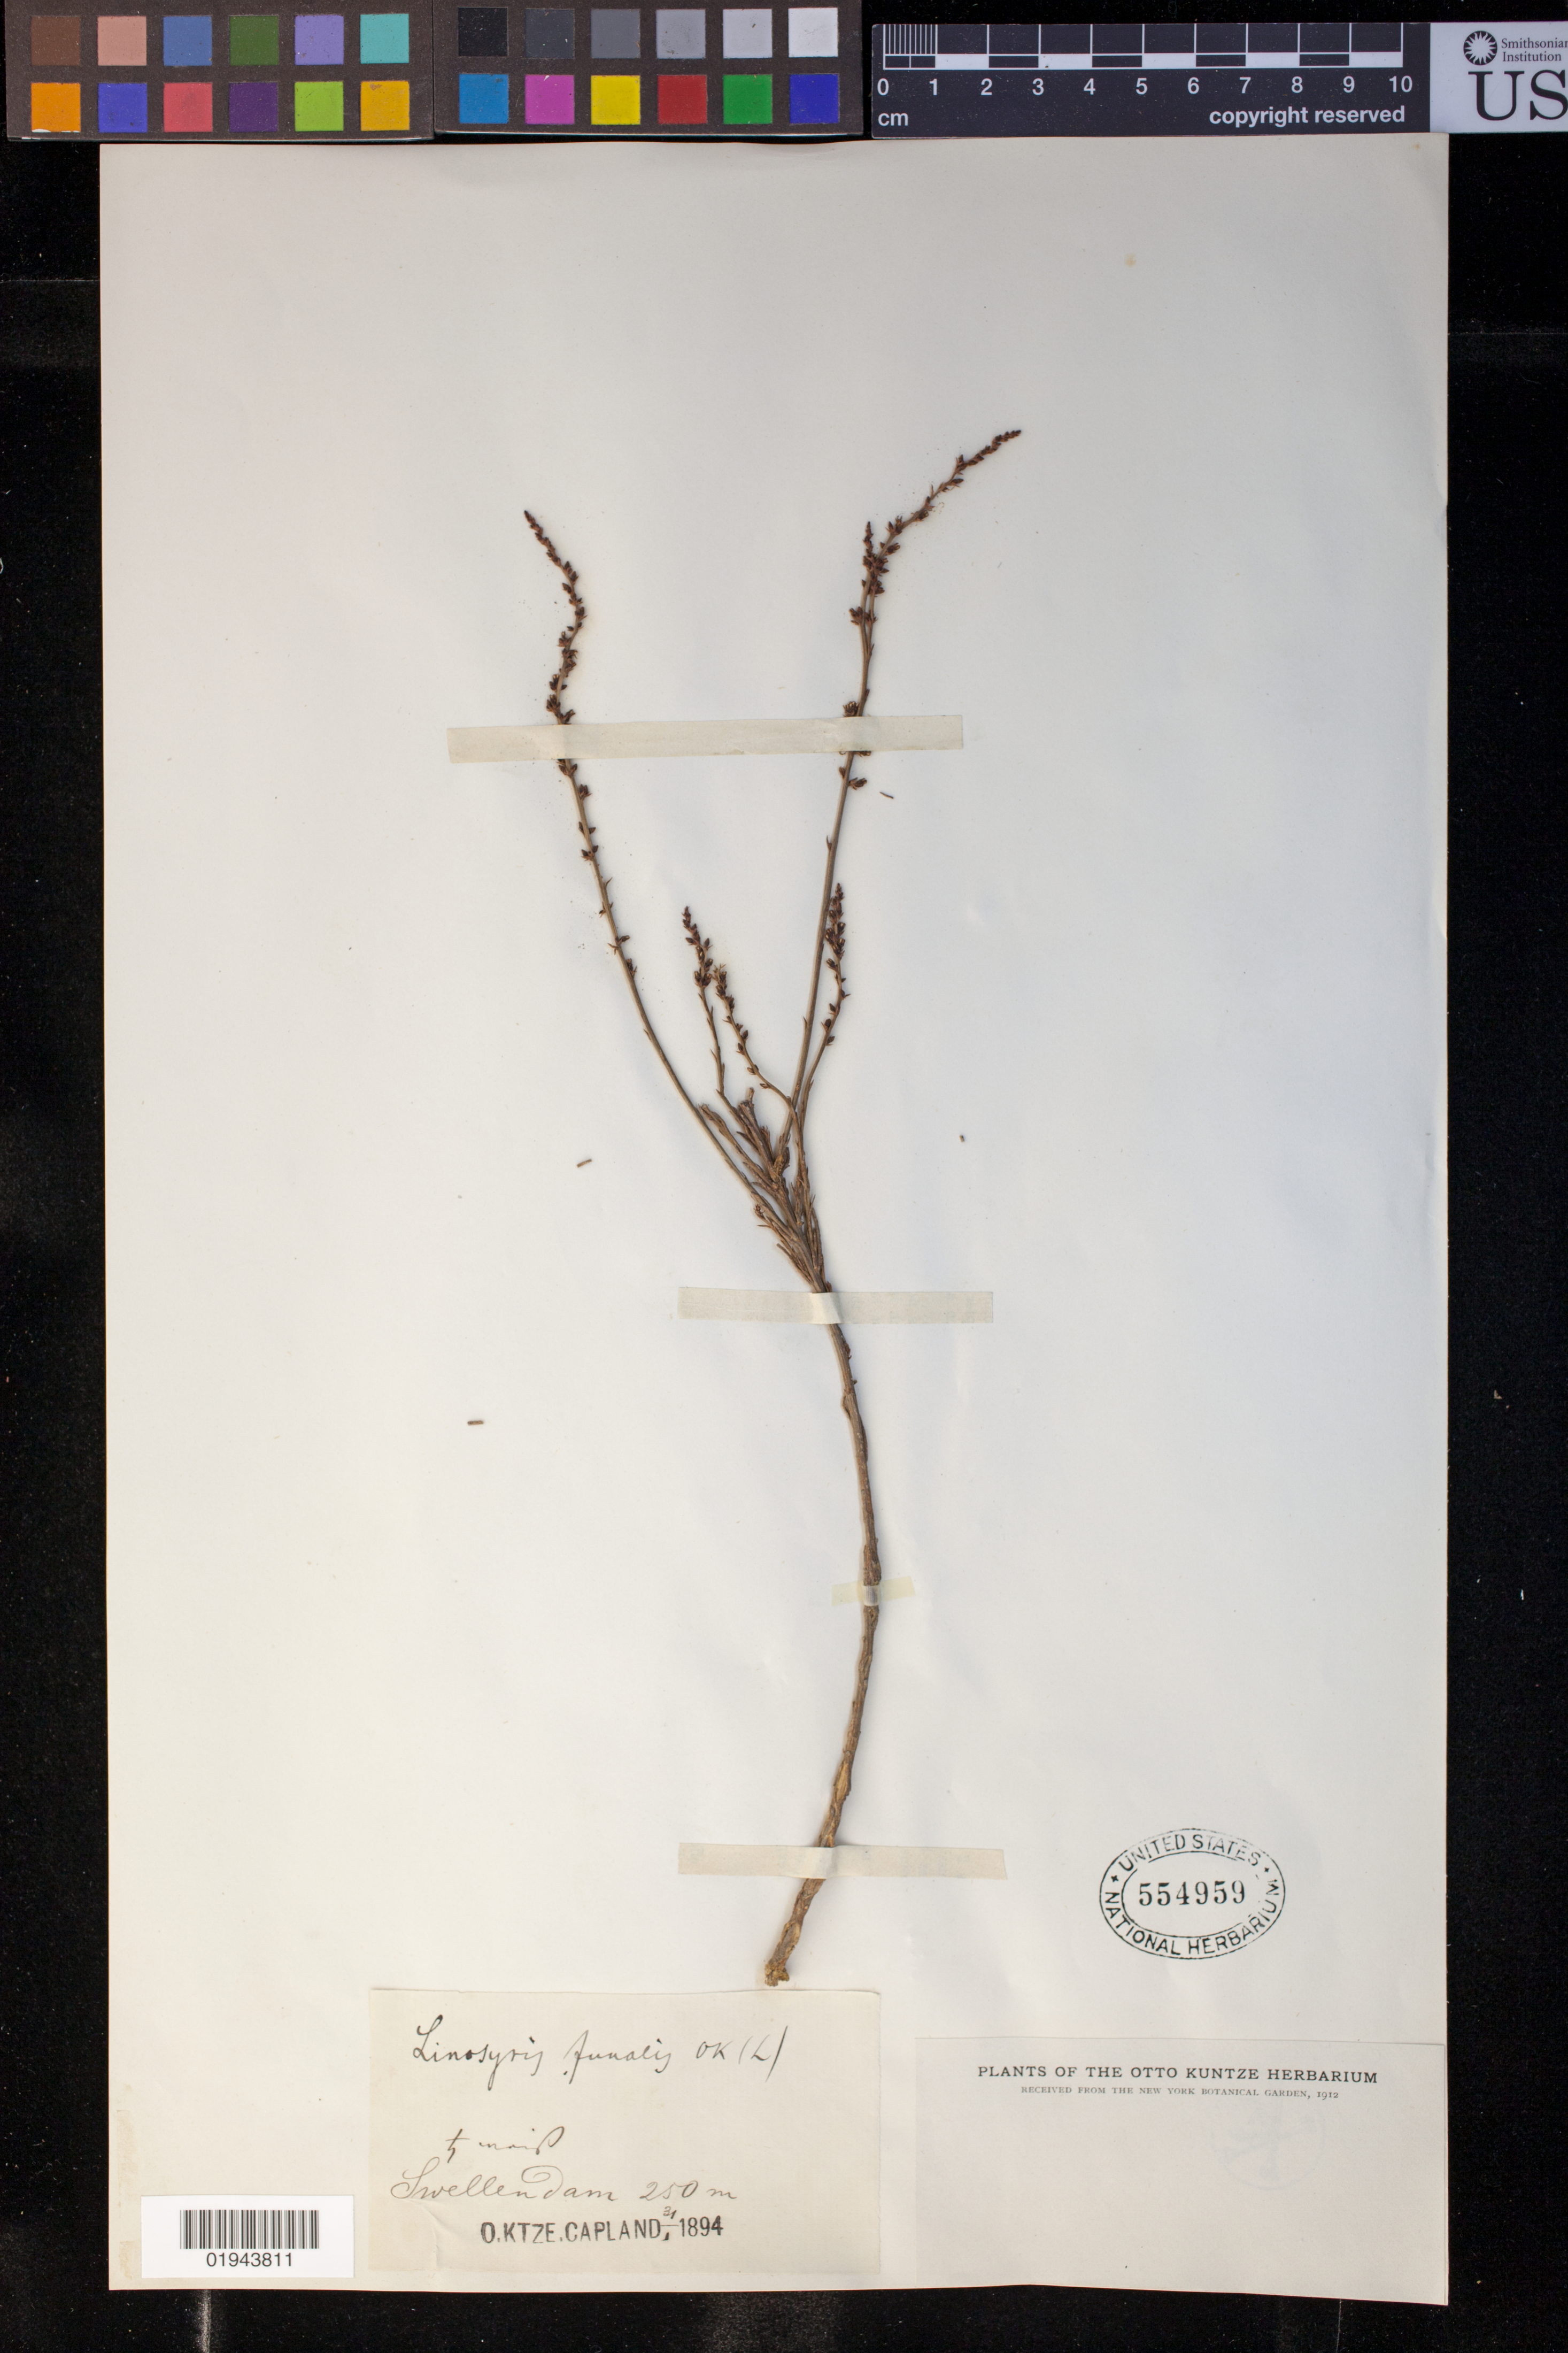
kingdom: Plantae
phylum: Tracheophyta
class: Magnoliopsida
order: Santalales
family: Thesiaceae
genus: Thesium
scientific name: Thesium funale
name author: L.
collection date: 1894-01-31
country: South Africa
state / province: Western Cape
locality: Swellendam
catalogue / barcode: US 554959